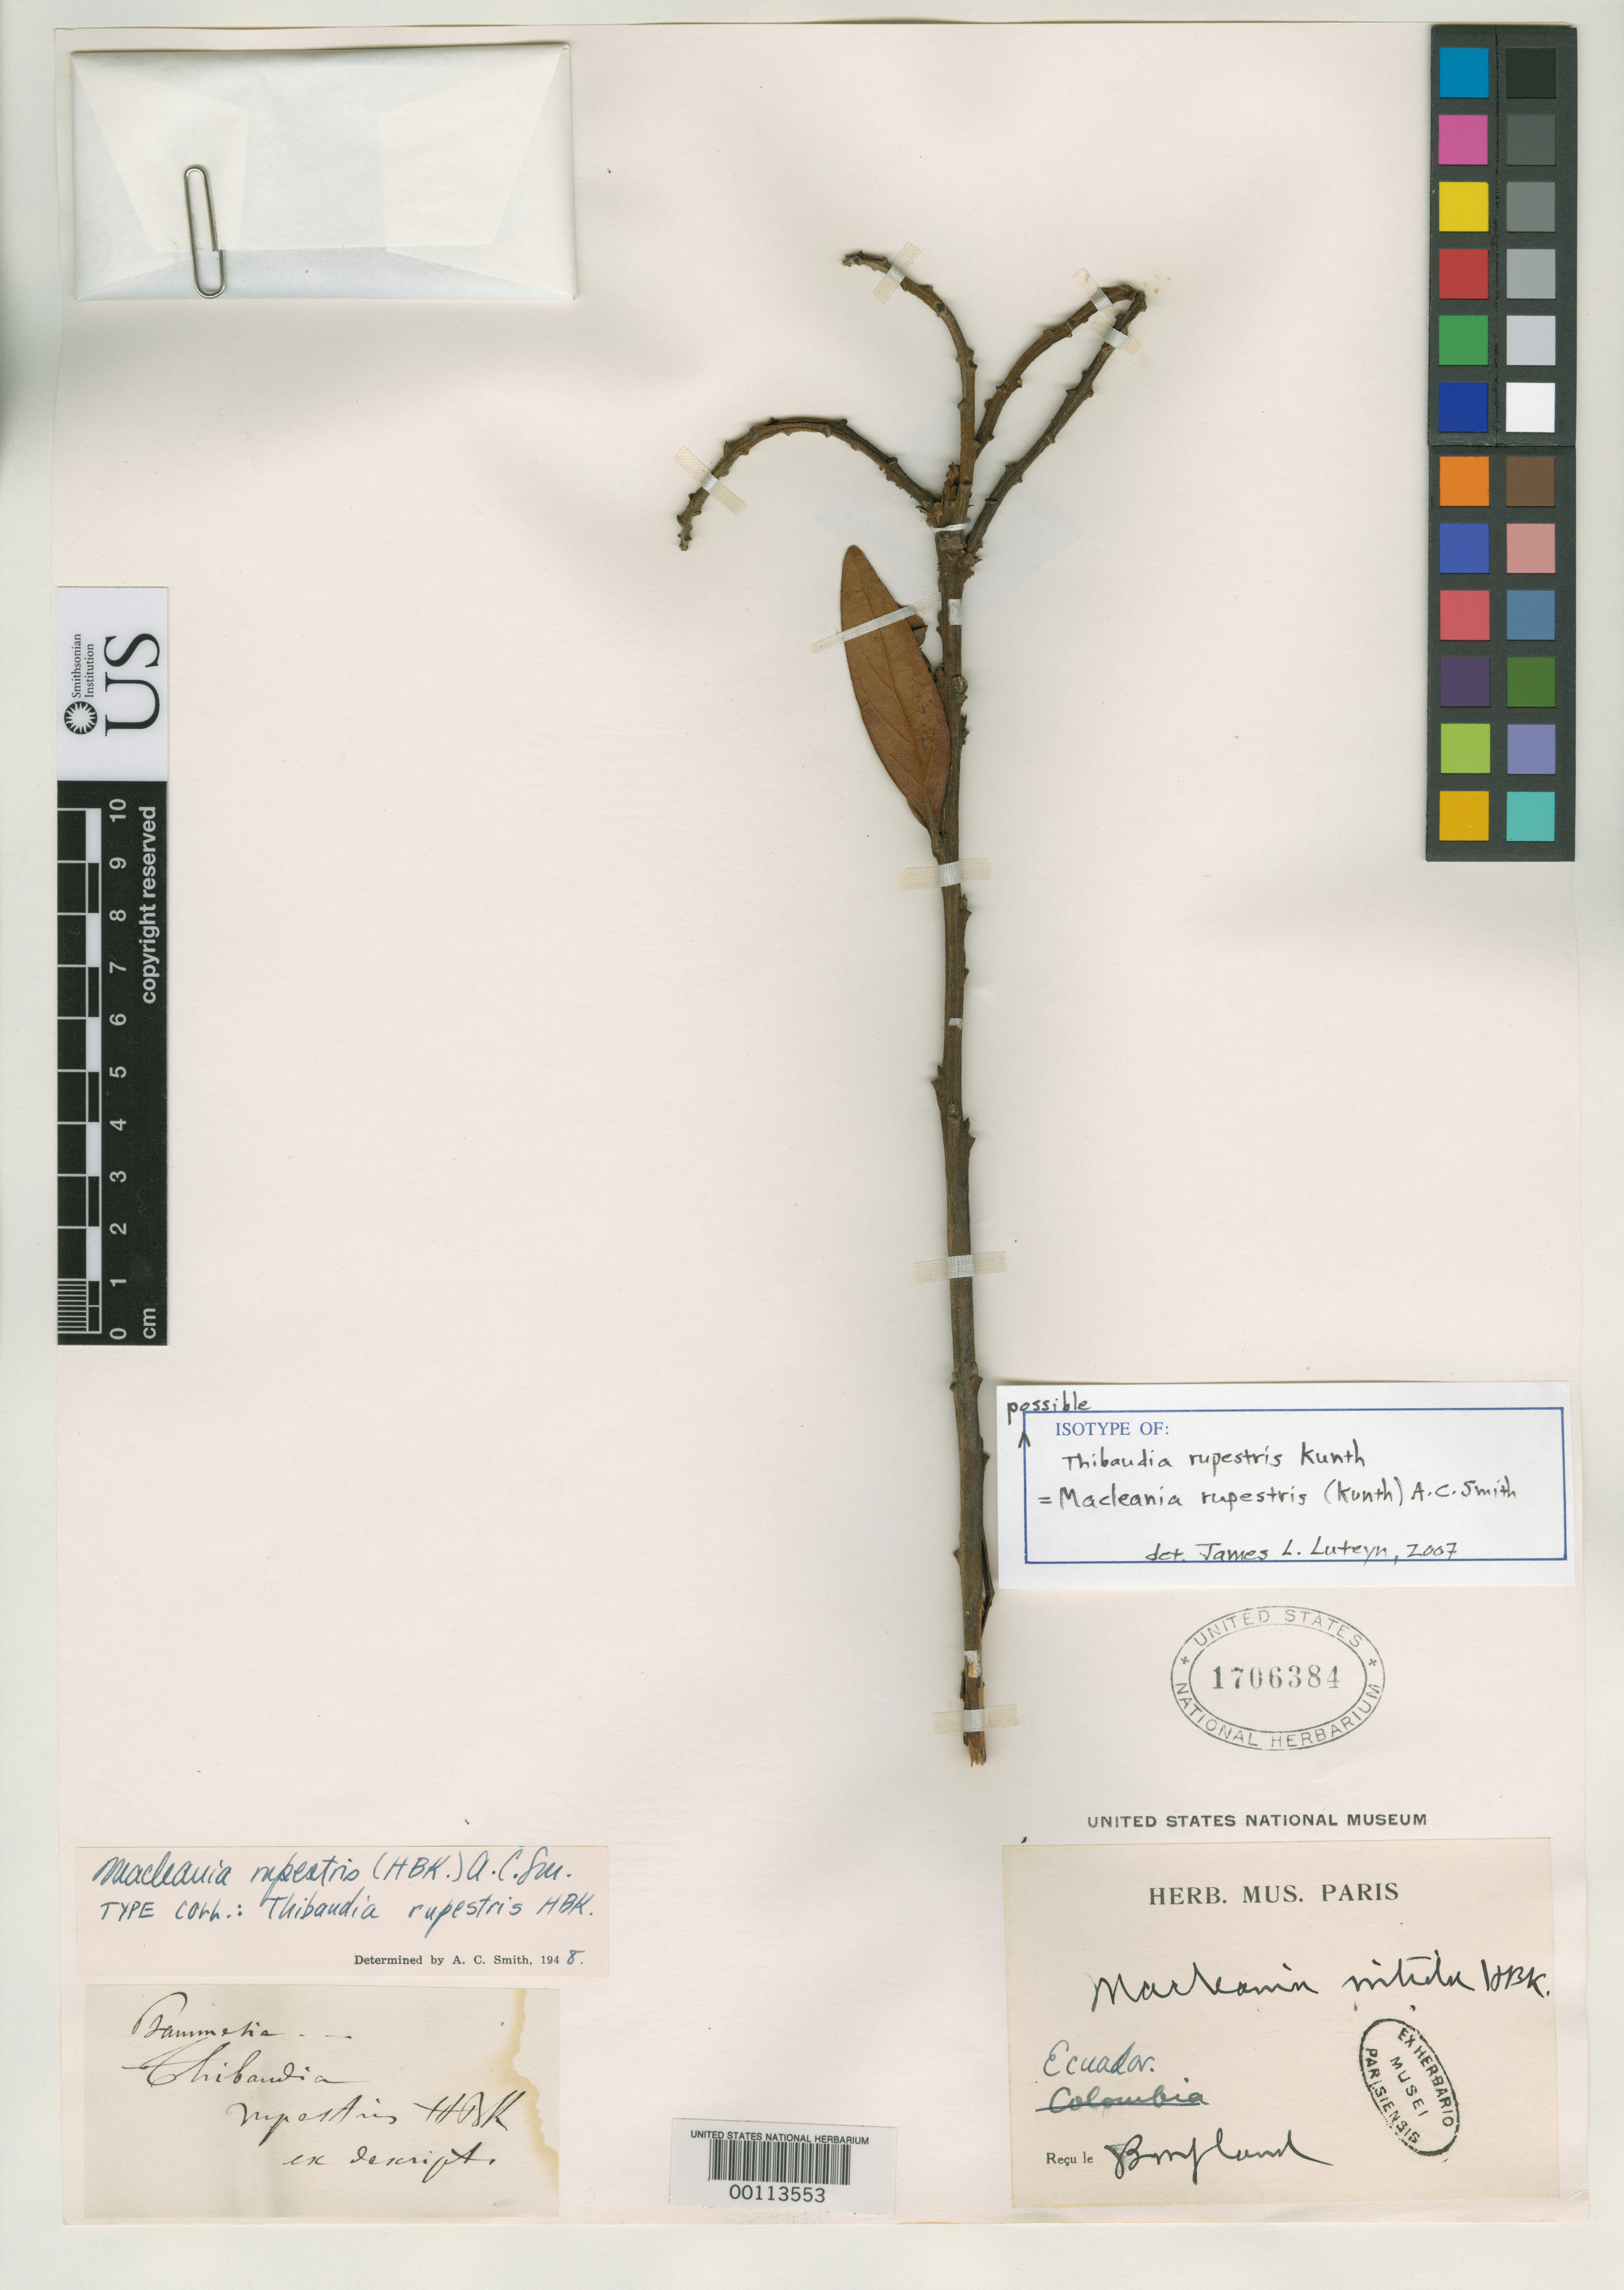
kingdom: Plantae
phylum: Tracheophyta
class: Magnoliopsida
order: Ericales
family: Ericaceae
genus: Thibaudia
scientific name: Thibaudia rupestris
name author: Kunth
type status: Possible Isotype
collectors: A. J. A. Bonpland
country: Ecuador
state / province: Loja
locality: Paramo de Saraguru, near Loxa and Alto de Pulla.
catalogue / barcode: US 1706384